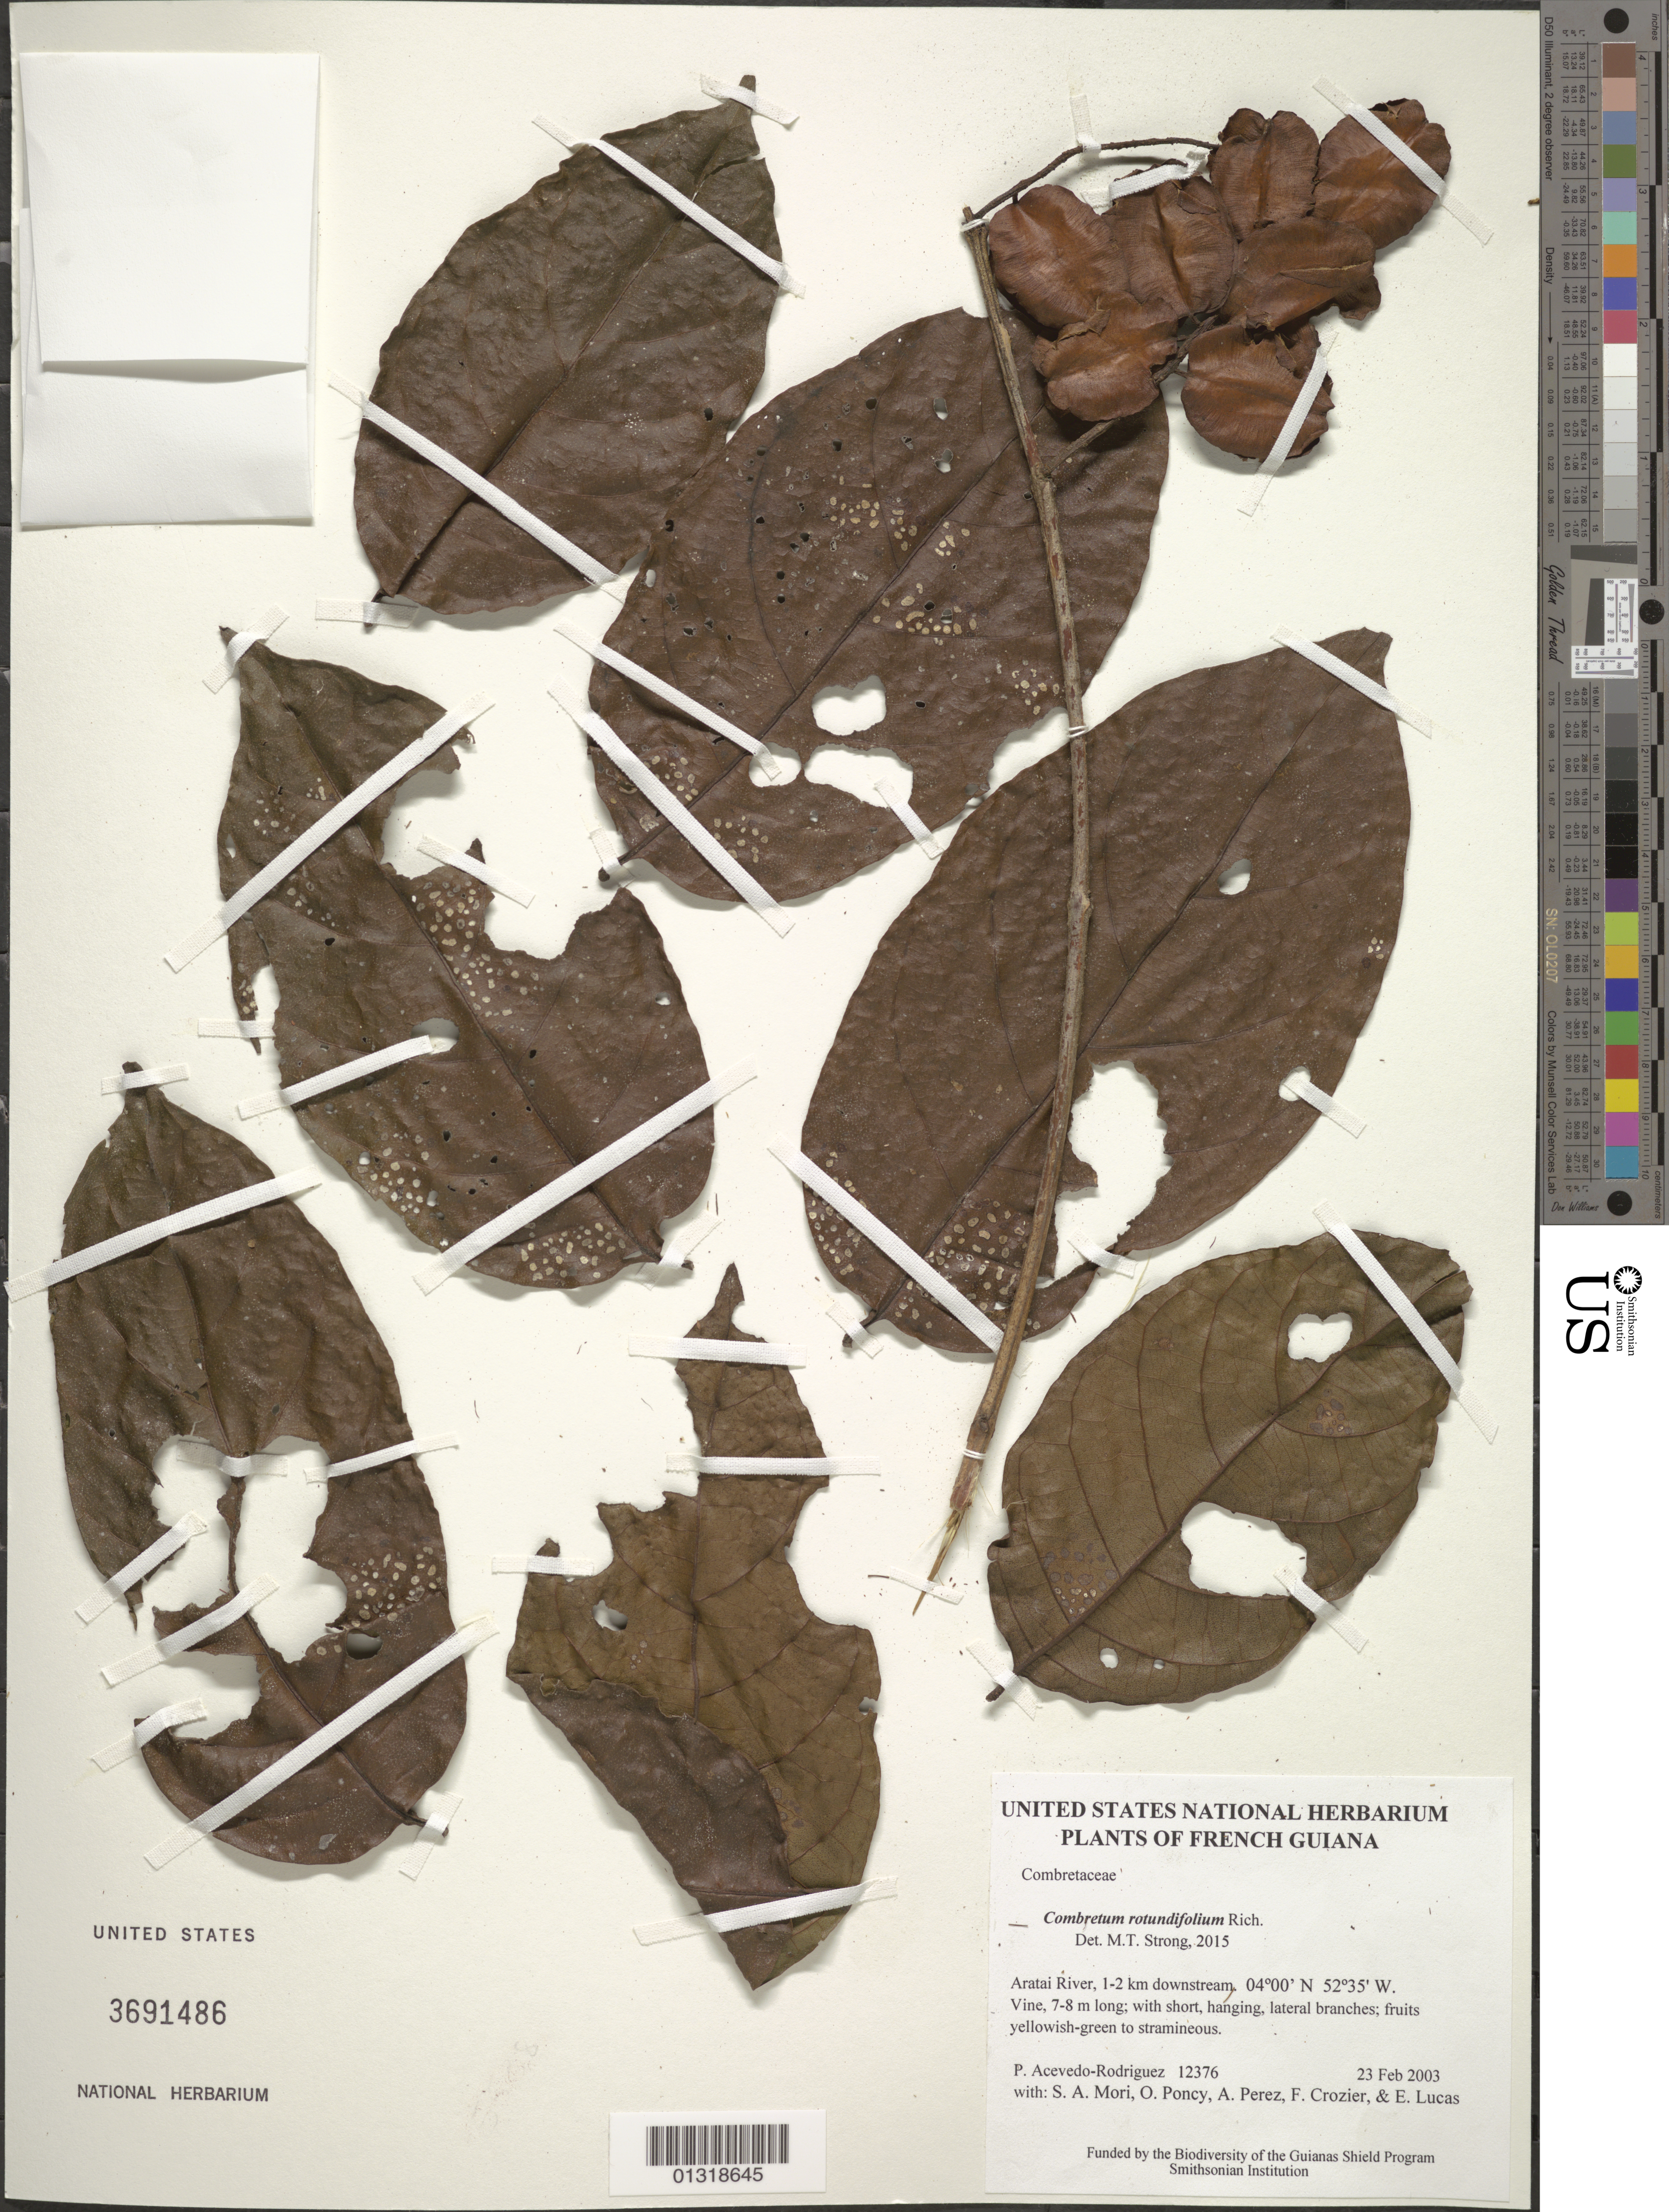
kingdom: Plantae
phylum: Tracheophyta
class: Magnoliopsida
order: Myrtales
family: Combretaceae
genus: Combretum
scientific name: Combretum rotundifolium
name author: Rich.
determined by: Strong, M. T., (US), Smithsonian Institution - National Museum of Natural History (UNITED STATES)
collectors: P. Acevedo-Rodr., S. Mori, O. Poncy, A. Pérez, F. Crozier & E. Lucas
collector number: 12376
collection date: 2003-02-23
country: French Guiana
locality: Aratai River, 1-2 km downstream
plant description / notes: US, NY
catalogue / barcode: US 3691486